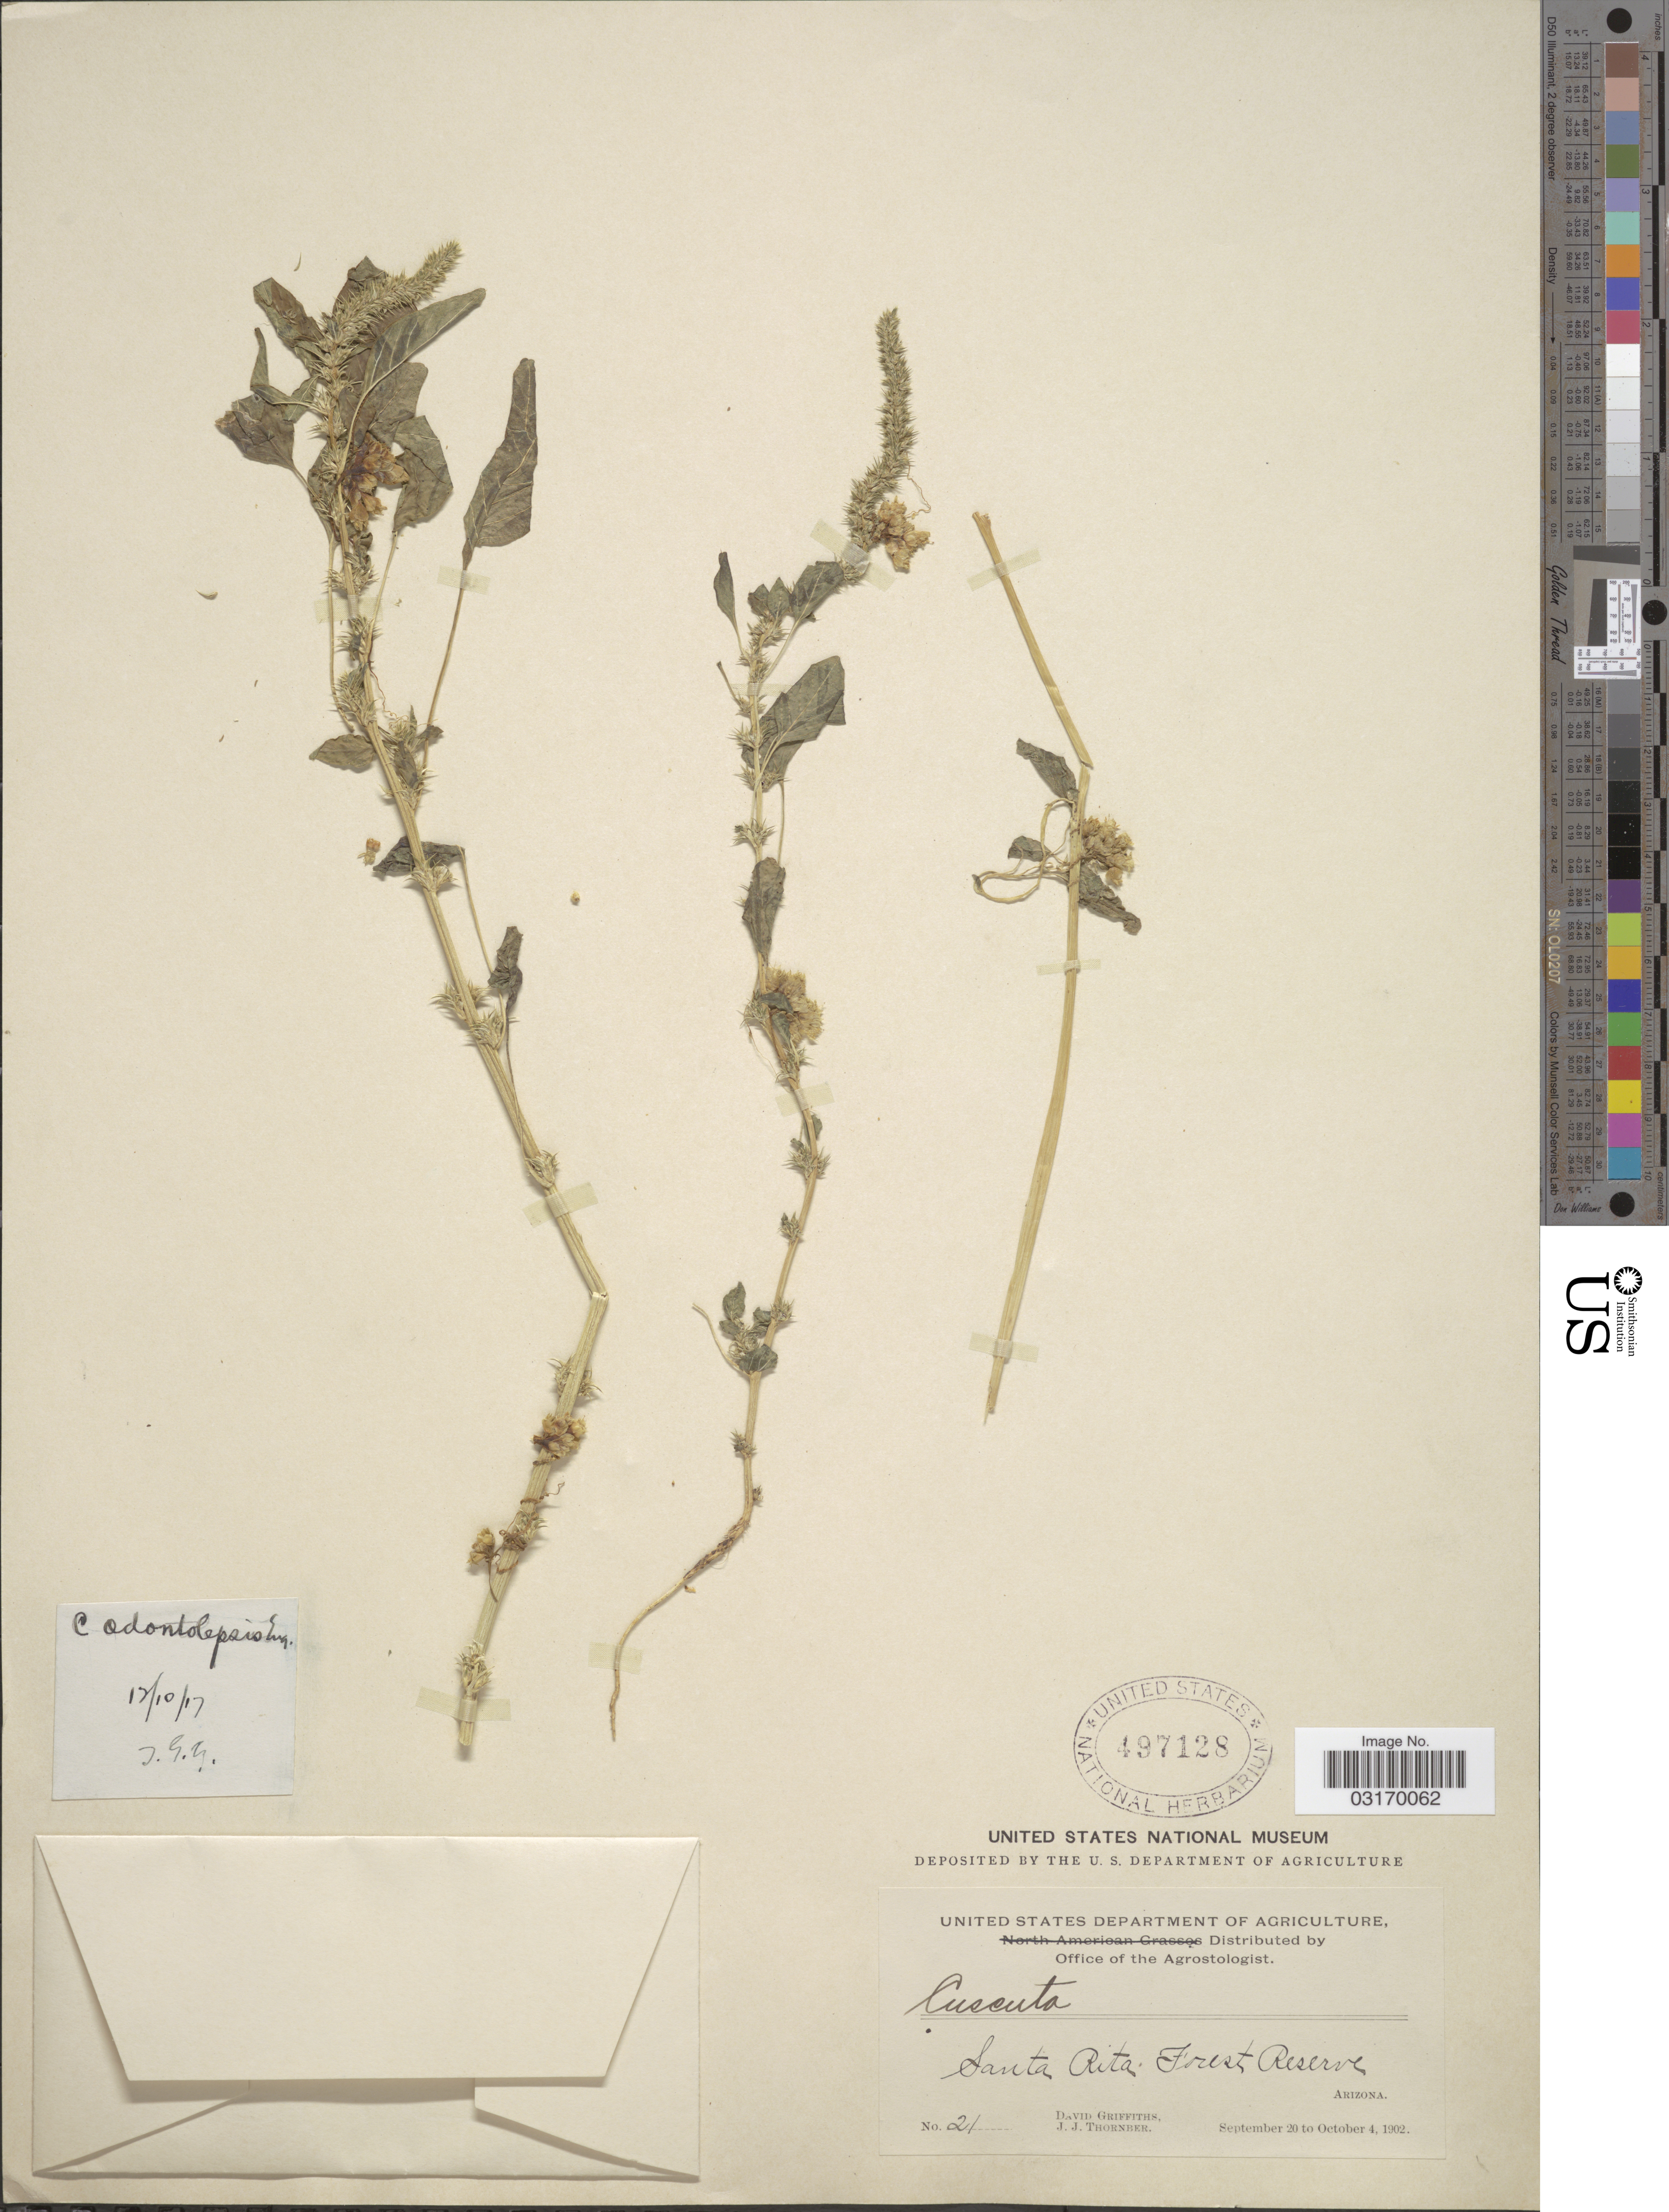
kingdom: Plantae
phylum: Tracheophyta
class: Magnoliopsida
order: Solanales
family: Convolvulaceae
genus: Cuscuta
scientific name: Cuscuta odontolepis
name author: Engelm.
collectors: D. Griffiths & J. Thornber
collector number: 21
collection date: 1902-09-20/1902-10-04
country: United States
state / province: Arizona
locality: Santa Rita Forest Reserve.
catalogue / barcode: US 497128